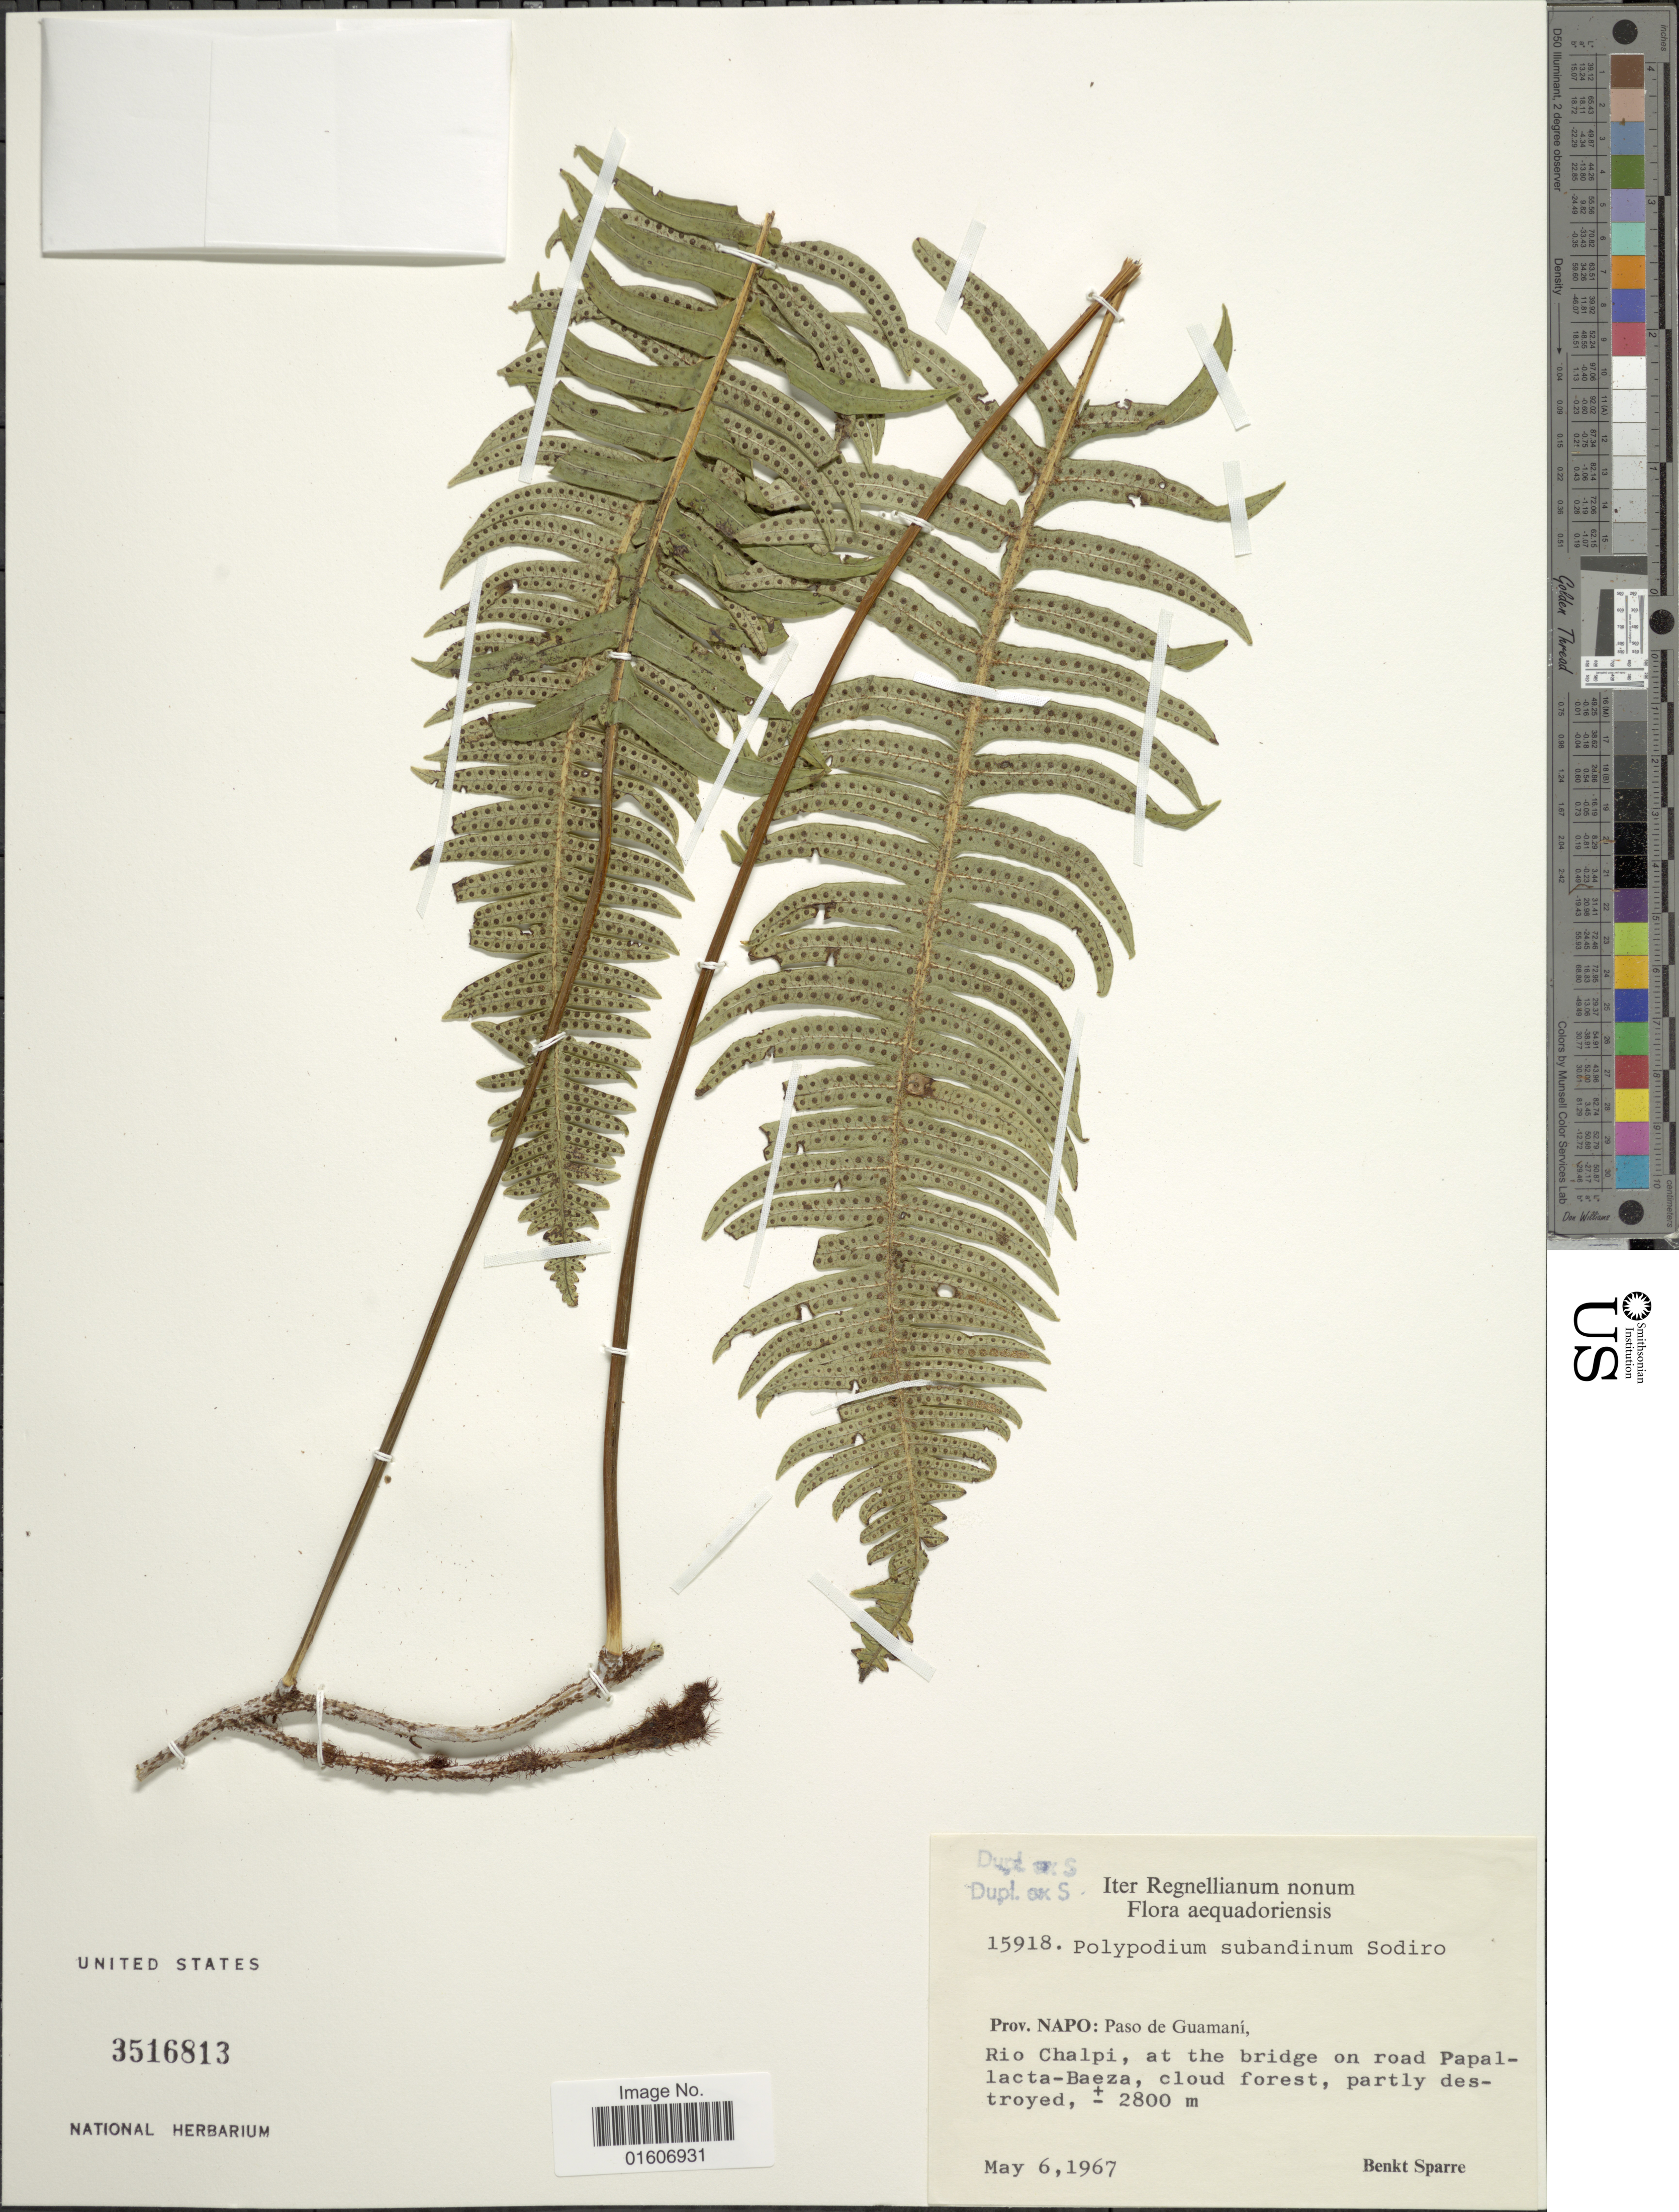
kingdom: Plantae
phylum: Tracheophyta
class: Polypodiopsida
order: Polypodiales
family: Polypodiaceae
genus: Serpocaulon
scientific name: Serpocaulon subandinum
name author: (Sod.) A.R. Sm.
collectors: B. Sparre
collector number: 15918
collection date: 1967-05-06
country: Ecuador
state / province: Napo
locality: Paso de Guamani, Rio Chalpi, at the bridge on road Papalacta-Baeza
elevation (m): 2800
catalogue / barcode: US 3516813